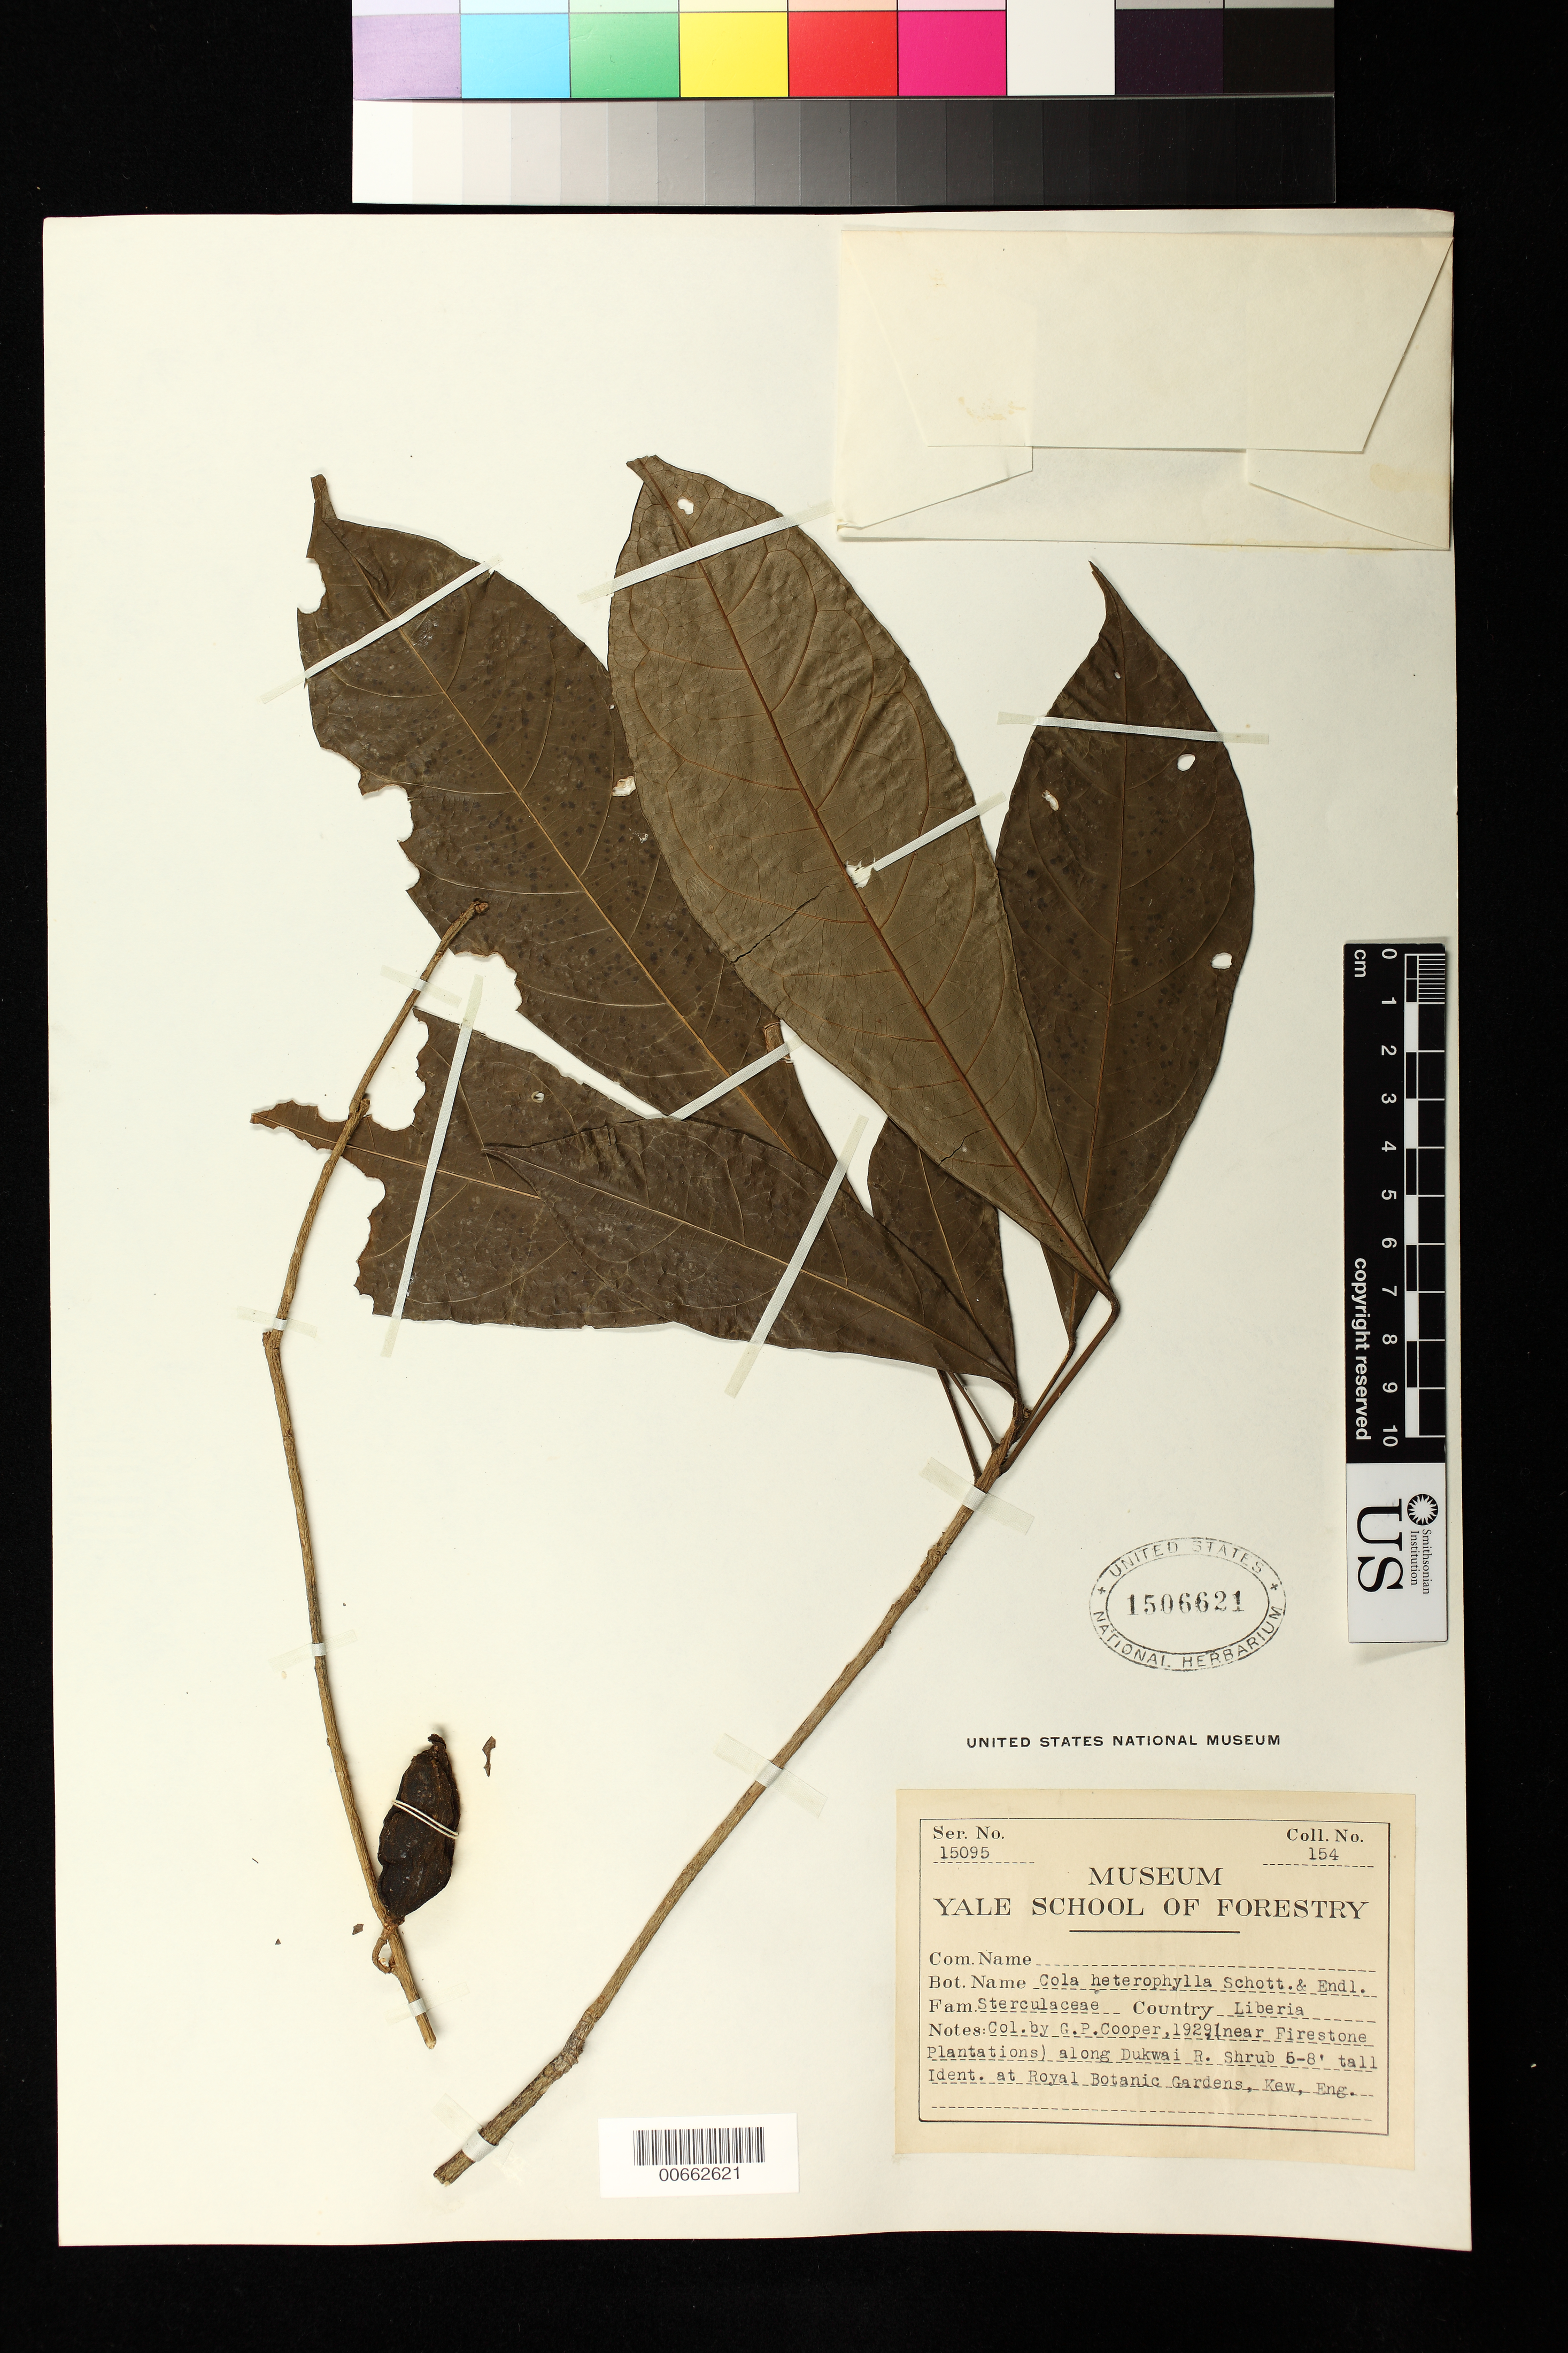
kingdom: Plantae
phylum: Tracheophyta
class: Magnoliopsida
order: Malvales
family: Malvaceae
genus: Cola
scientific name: Cola heterophylla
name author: (P. Beauv.) Schott & Endl.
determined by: Dorr, L. J., (BOT), Smithsonian Institution - National Museum of Natural History (UNITED STATES)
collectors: G. Cooper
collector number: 154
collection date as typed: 1928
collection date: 1928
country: Liberia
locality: Near Firestone Plantations, along Dukwai River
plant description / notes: MAD, US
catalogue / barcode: US 1506621